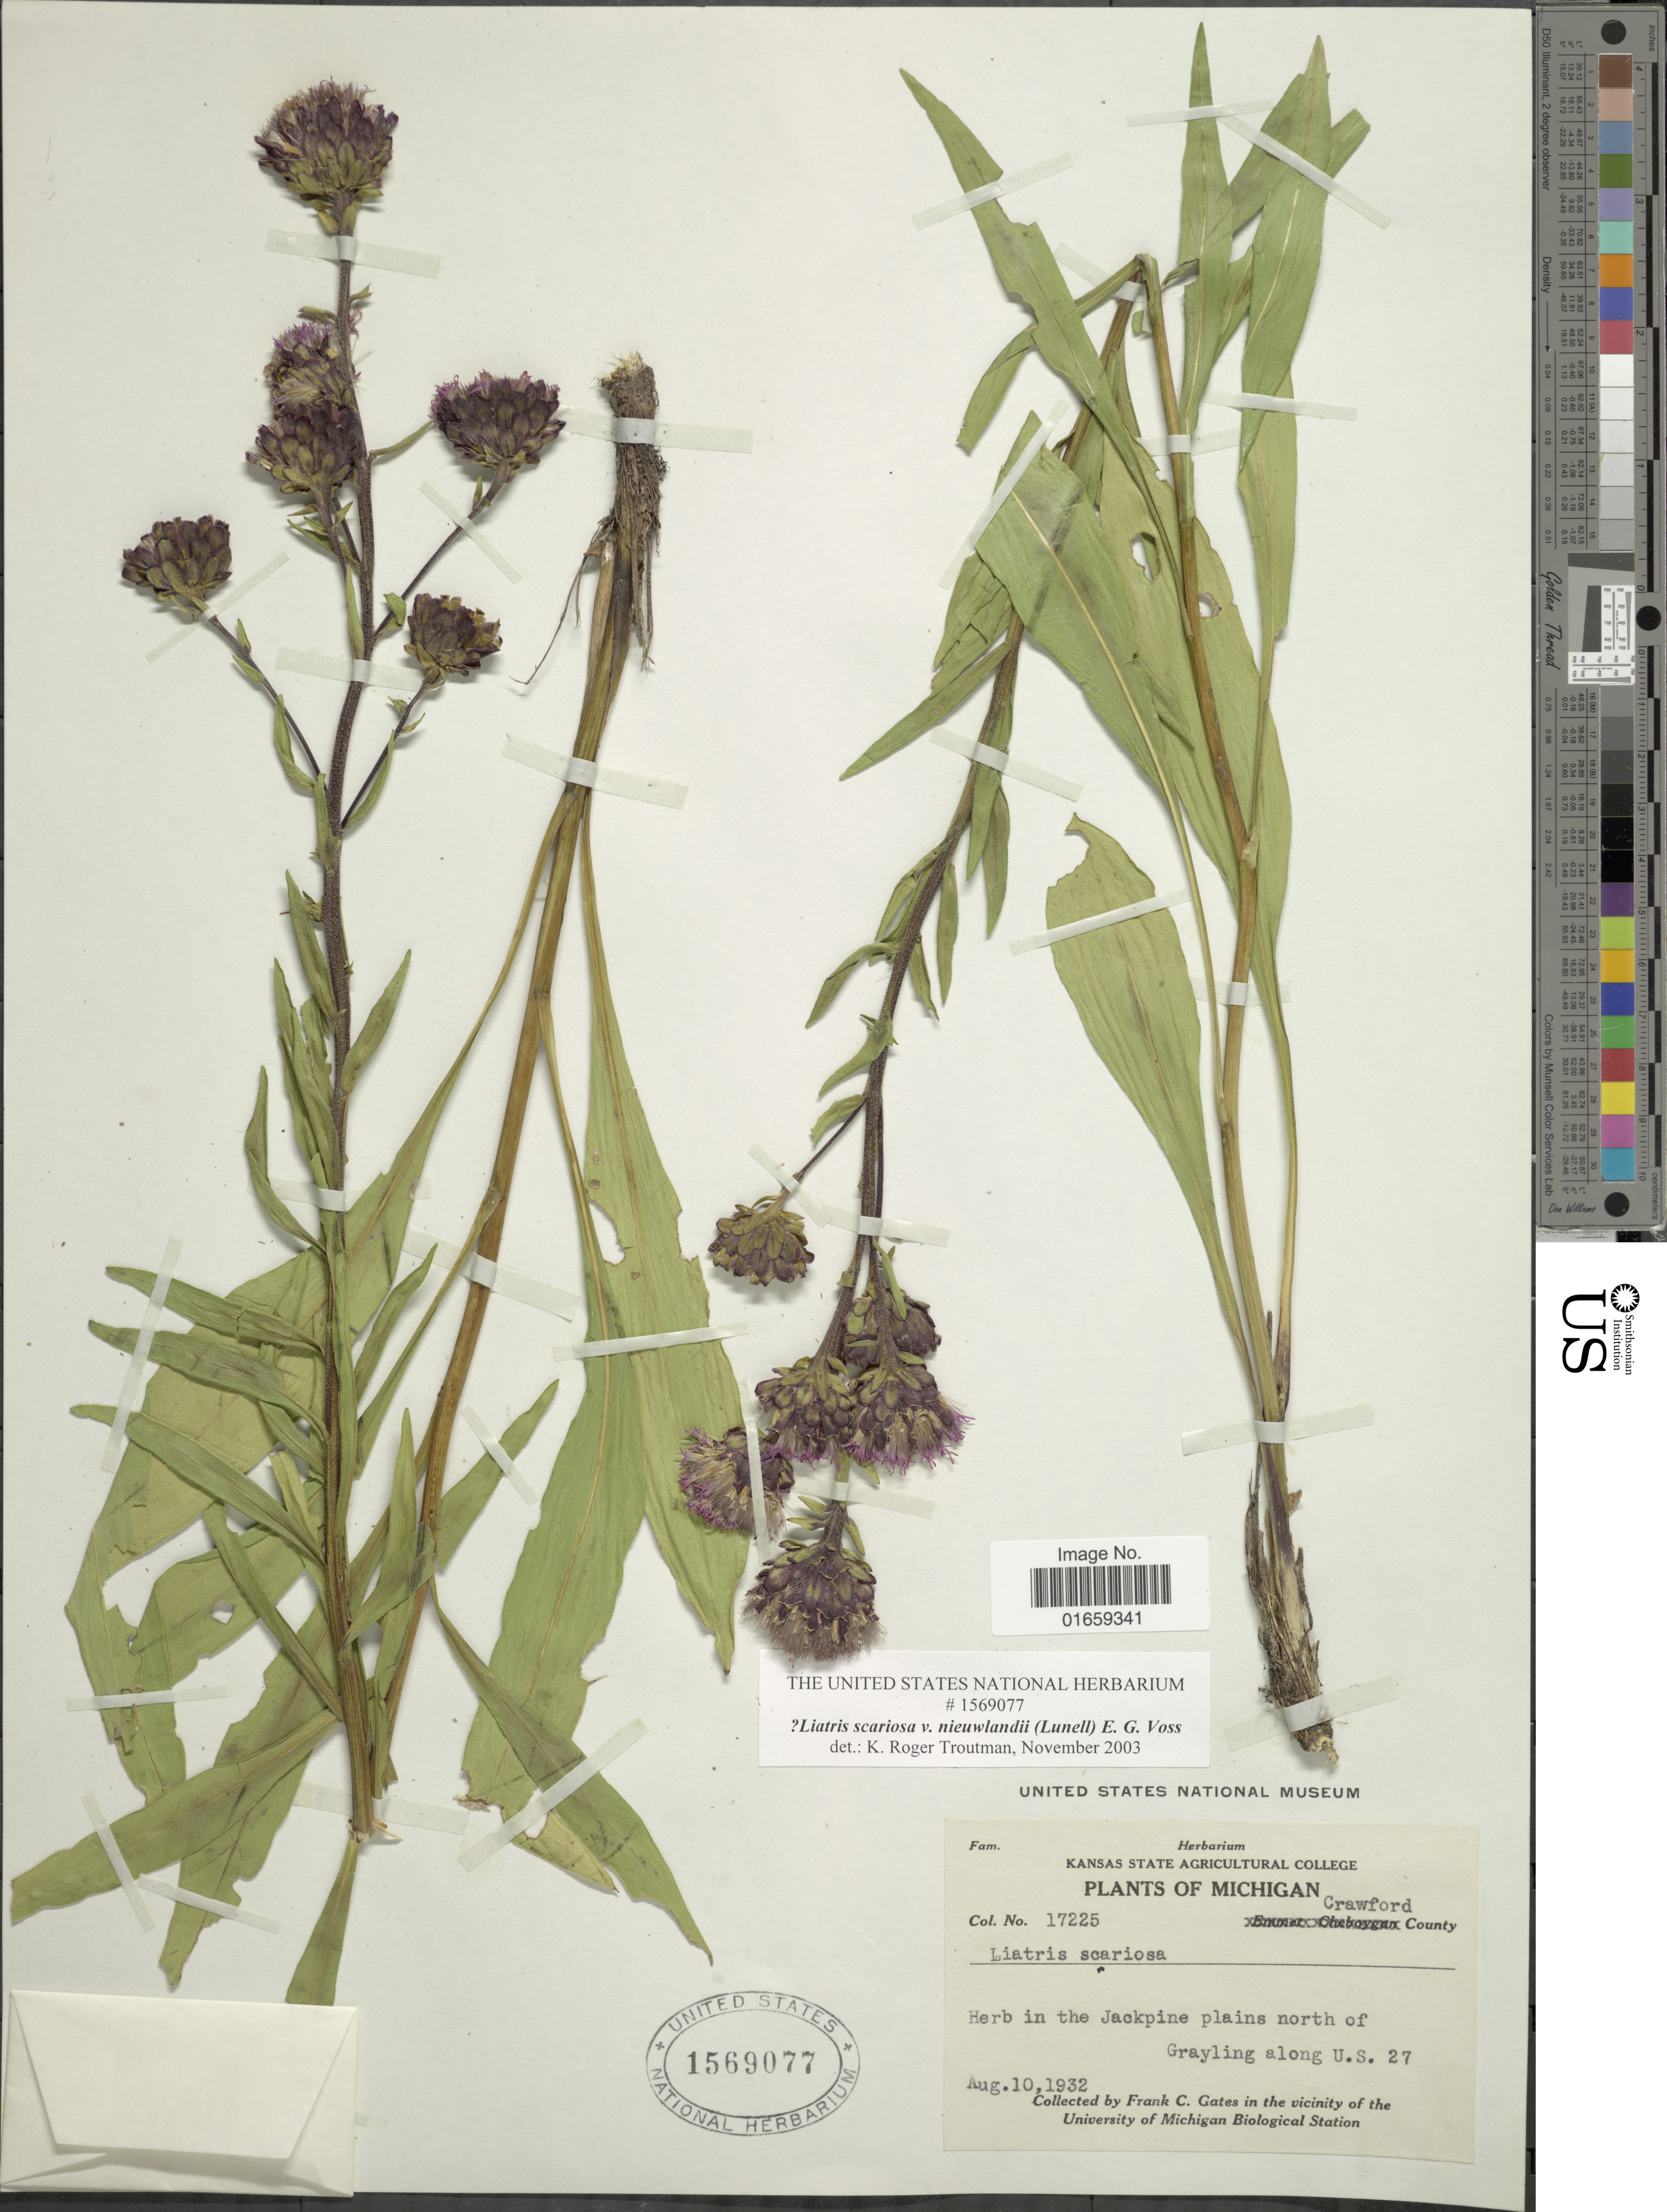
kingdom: Plantae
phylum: Tracheophyta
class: Magnoliopsida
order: Asterales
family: Asteraceae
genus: Liatris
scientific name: Liatris scariosa var. nieuwlandii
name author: (Lunell) E.G. Voss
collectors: F. C. Gates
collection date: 1932-08-10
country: United States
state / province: Michigan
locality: Grayling along U. S. 27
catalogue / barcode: US 1569077